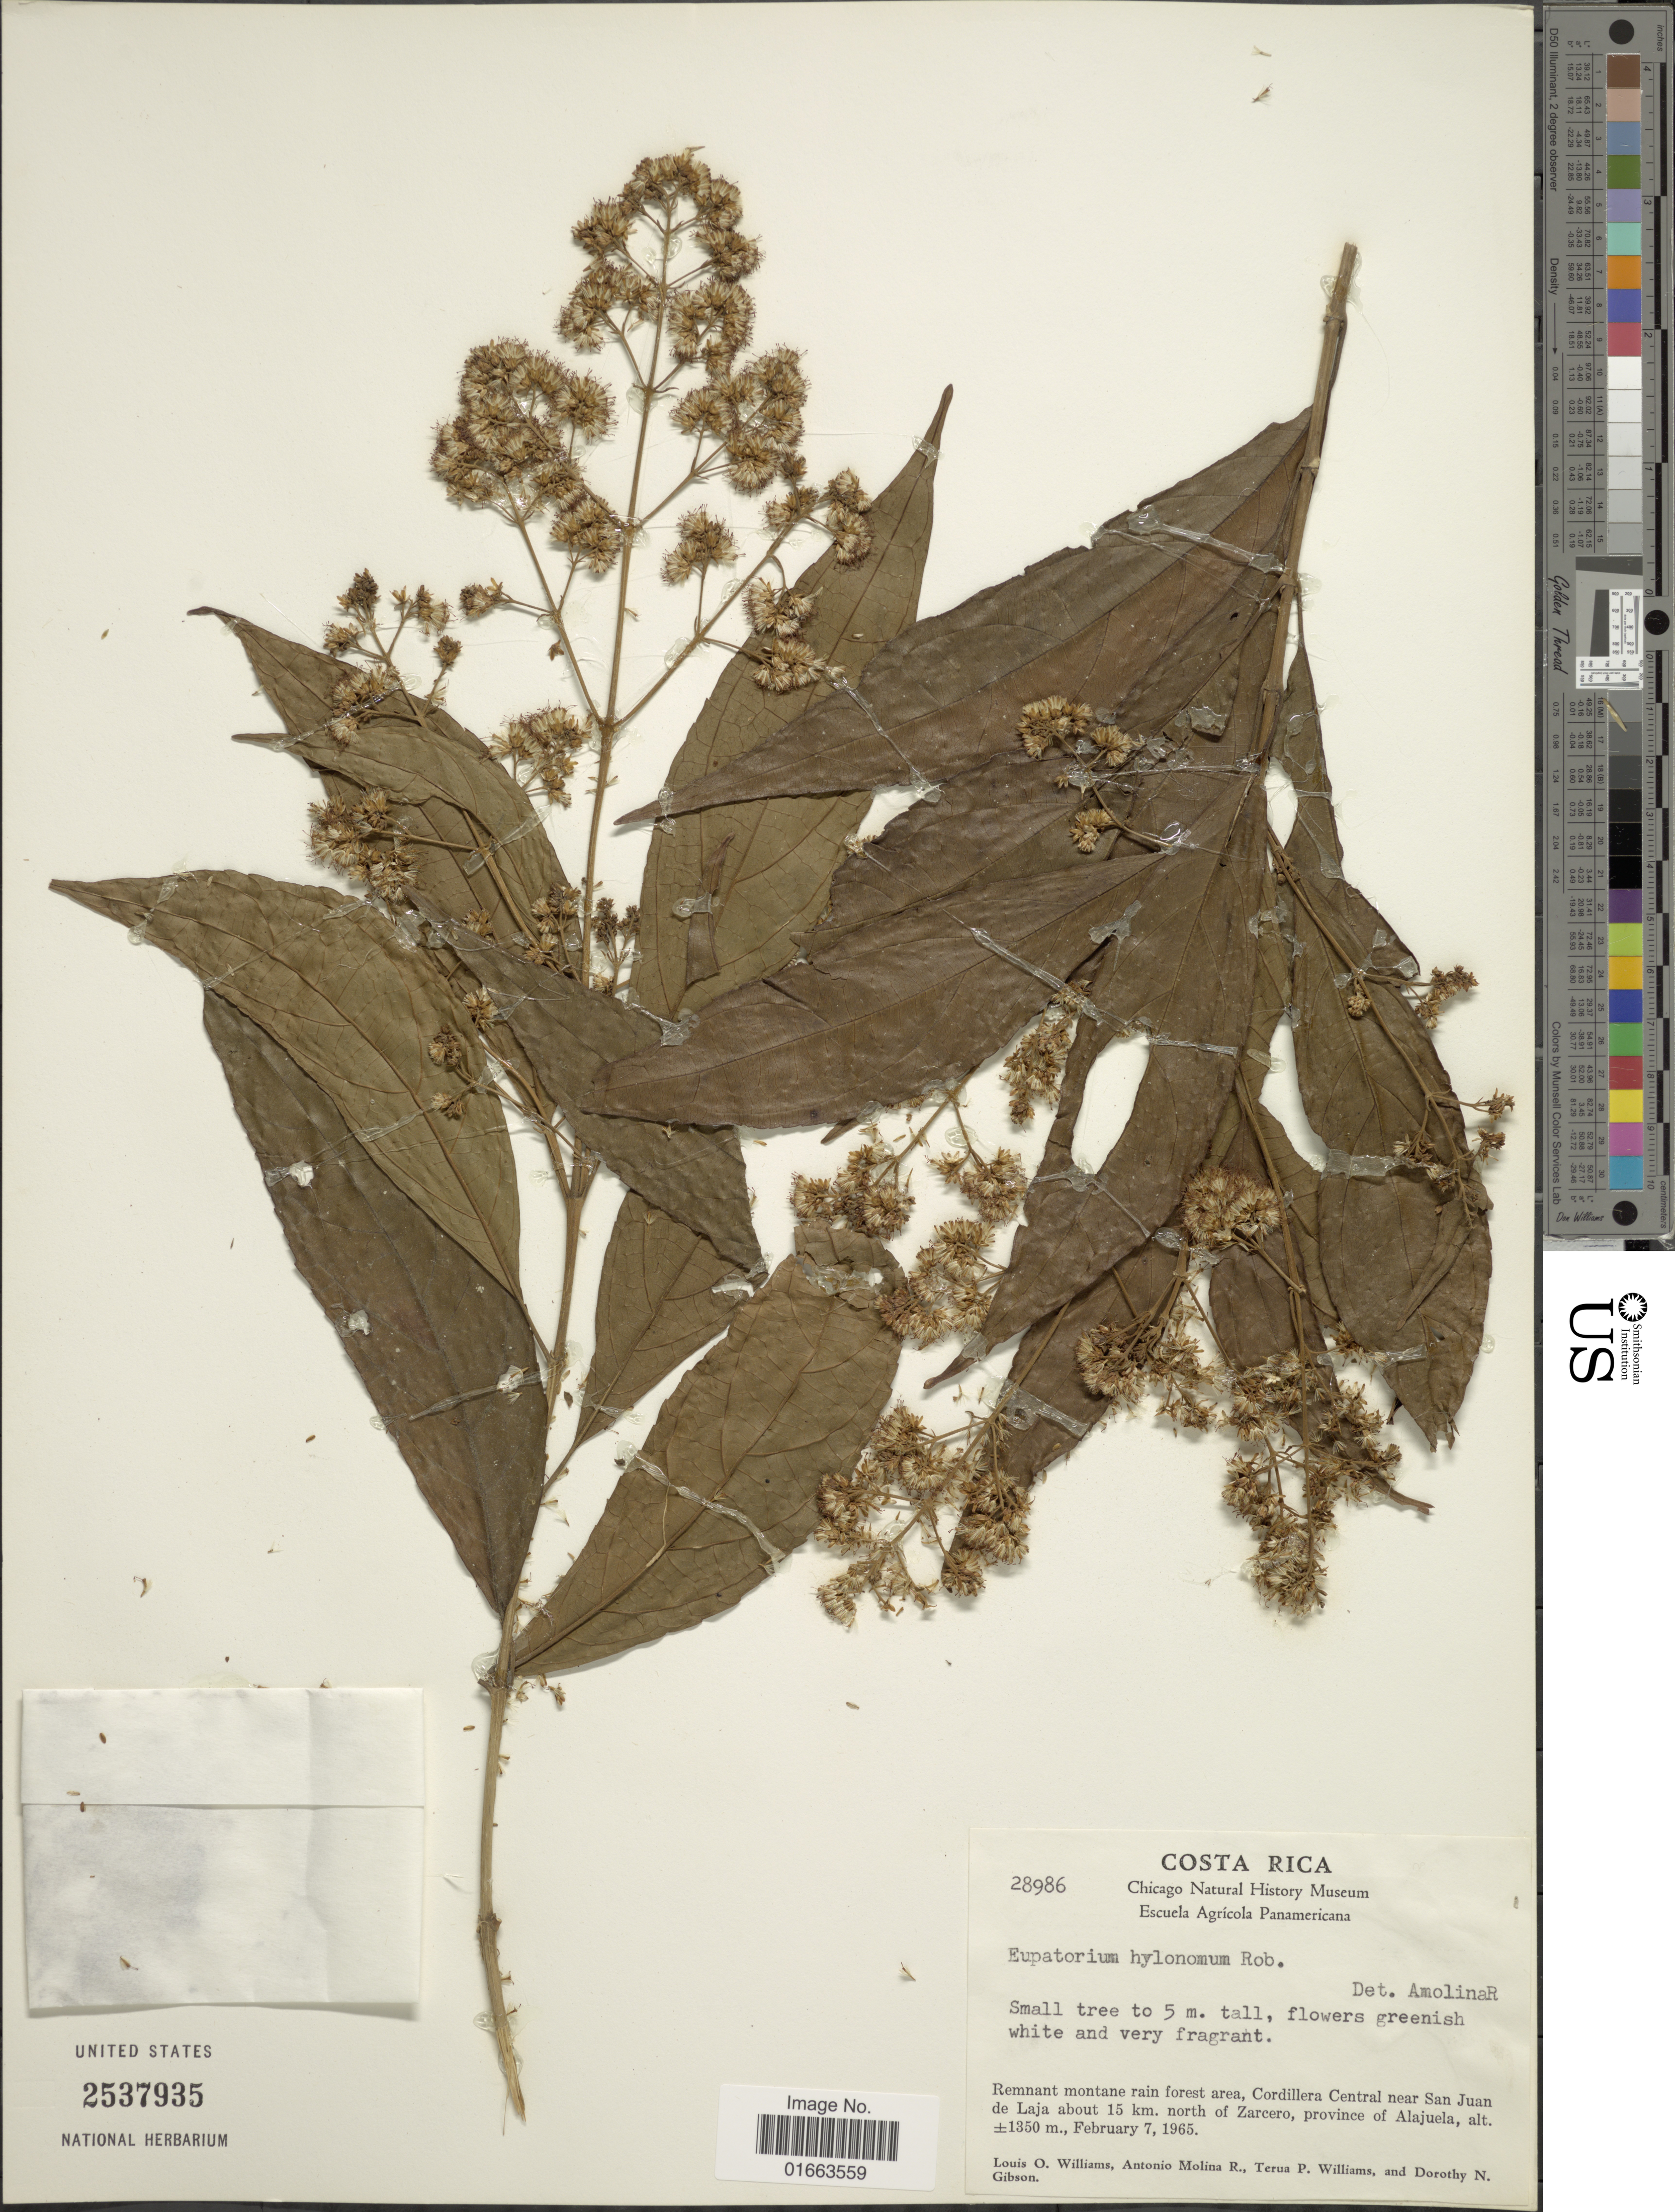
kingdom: Plantae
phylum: Tracheophyta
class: Magnoliopsida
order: Asterales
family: Asteraceae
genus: Koanophyllon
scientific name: Koanophyllon hylonoma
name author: (B.L. Rob.) R.M. King & H. Rob.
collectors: L. O. Williams, A. Molina R., T. P. Williams & D. N. Gibson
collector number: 28986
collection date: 1965-02-07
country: Costa Rica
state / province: Alajuela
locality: Remnant montane rain forest area, Cordillera Central near San Juan de Laja about 15 km. north of Zarcero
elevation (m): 1350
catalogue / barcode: US 2537935